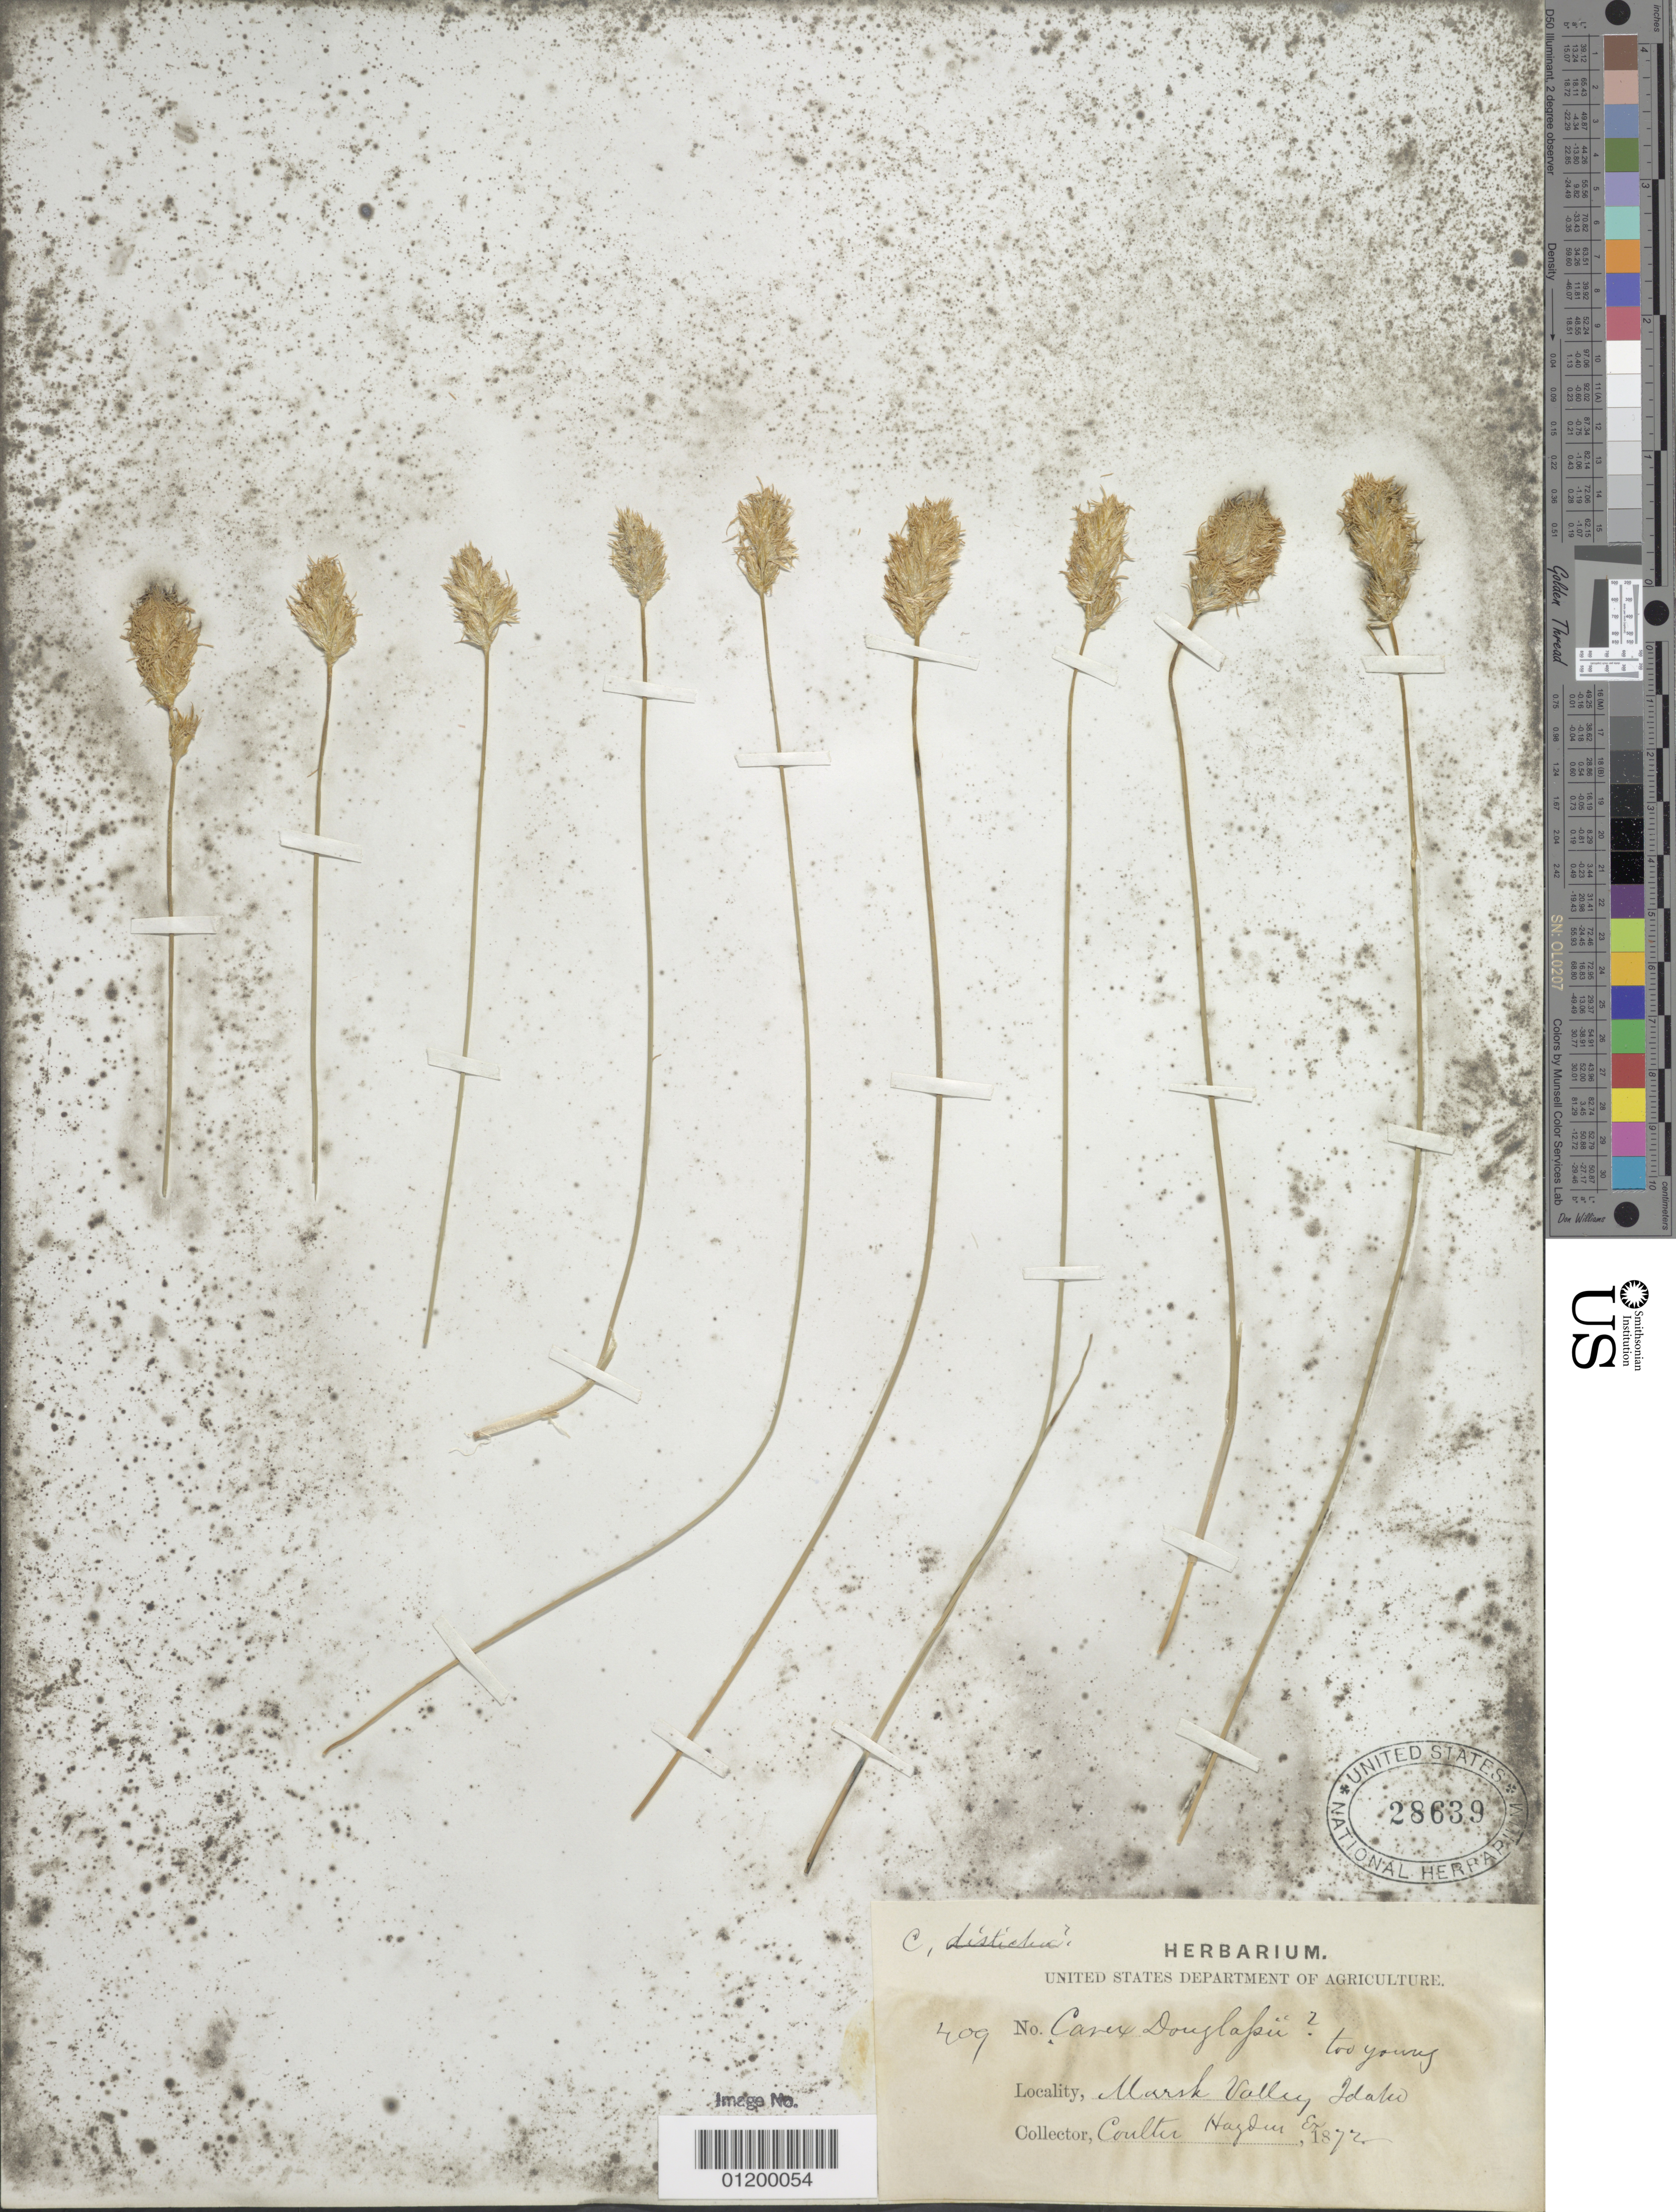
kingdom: Plantae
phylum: Tracheophyta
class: Liliopsida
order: Poales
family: Cyperaceae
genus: Carex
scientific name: Carex douglasii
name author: Boott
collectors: -- Coulter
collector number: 409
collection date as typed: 1872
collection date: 1872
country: United States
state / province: Idaho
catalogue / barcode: US 28639